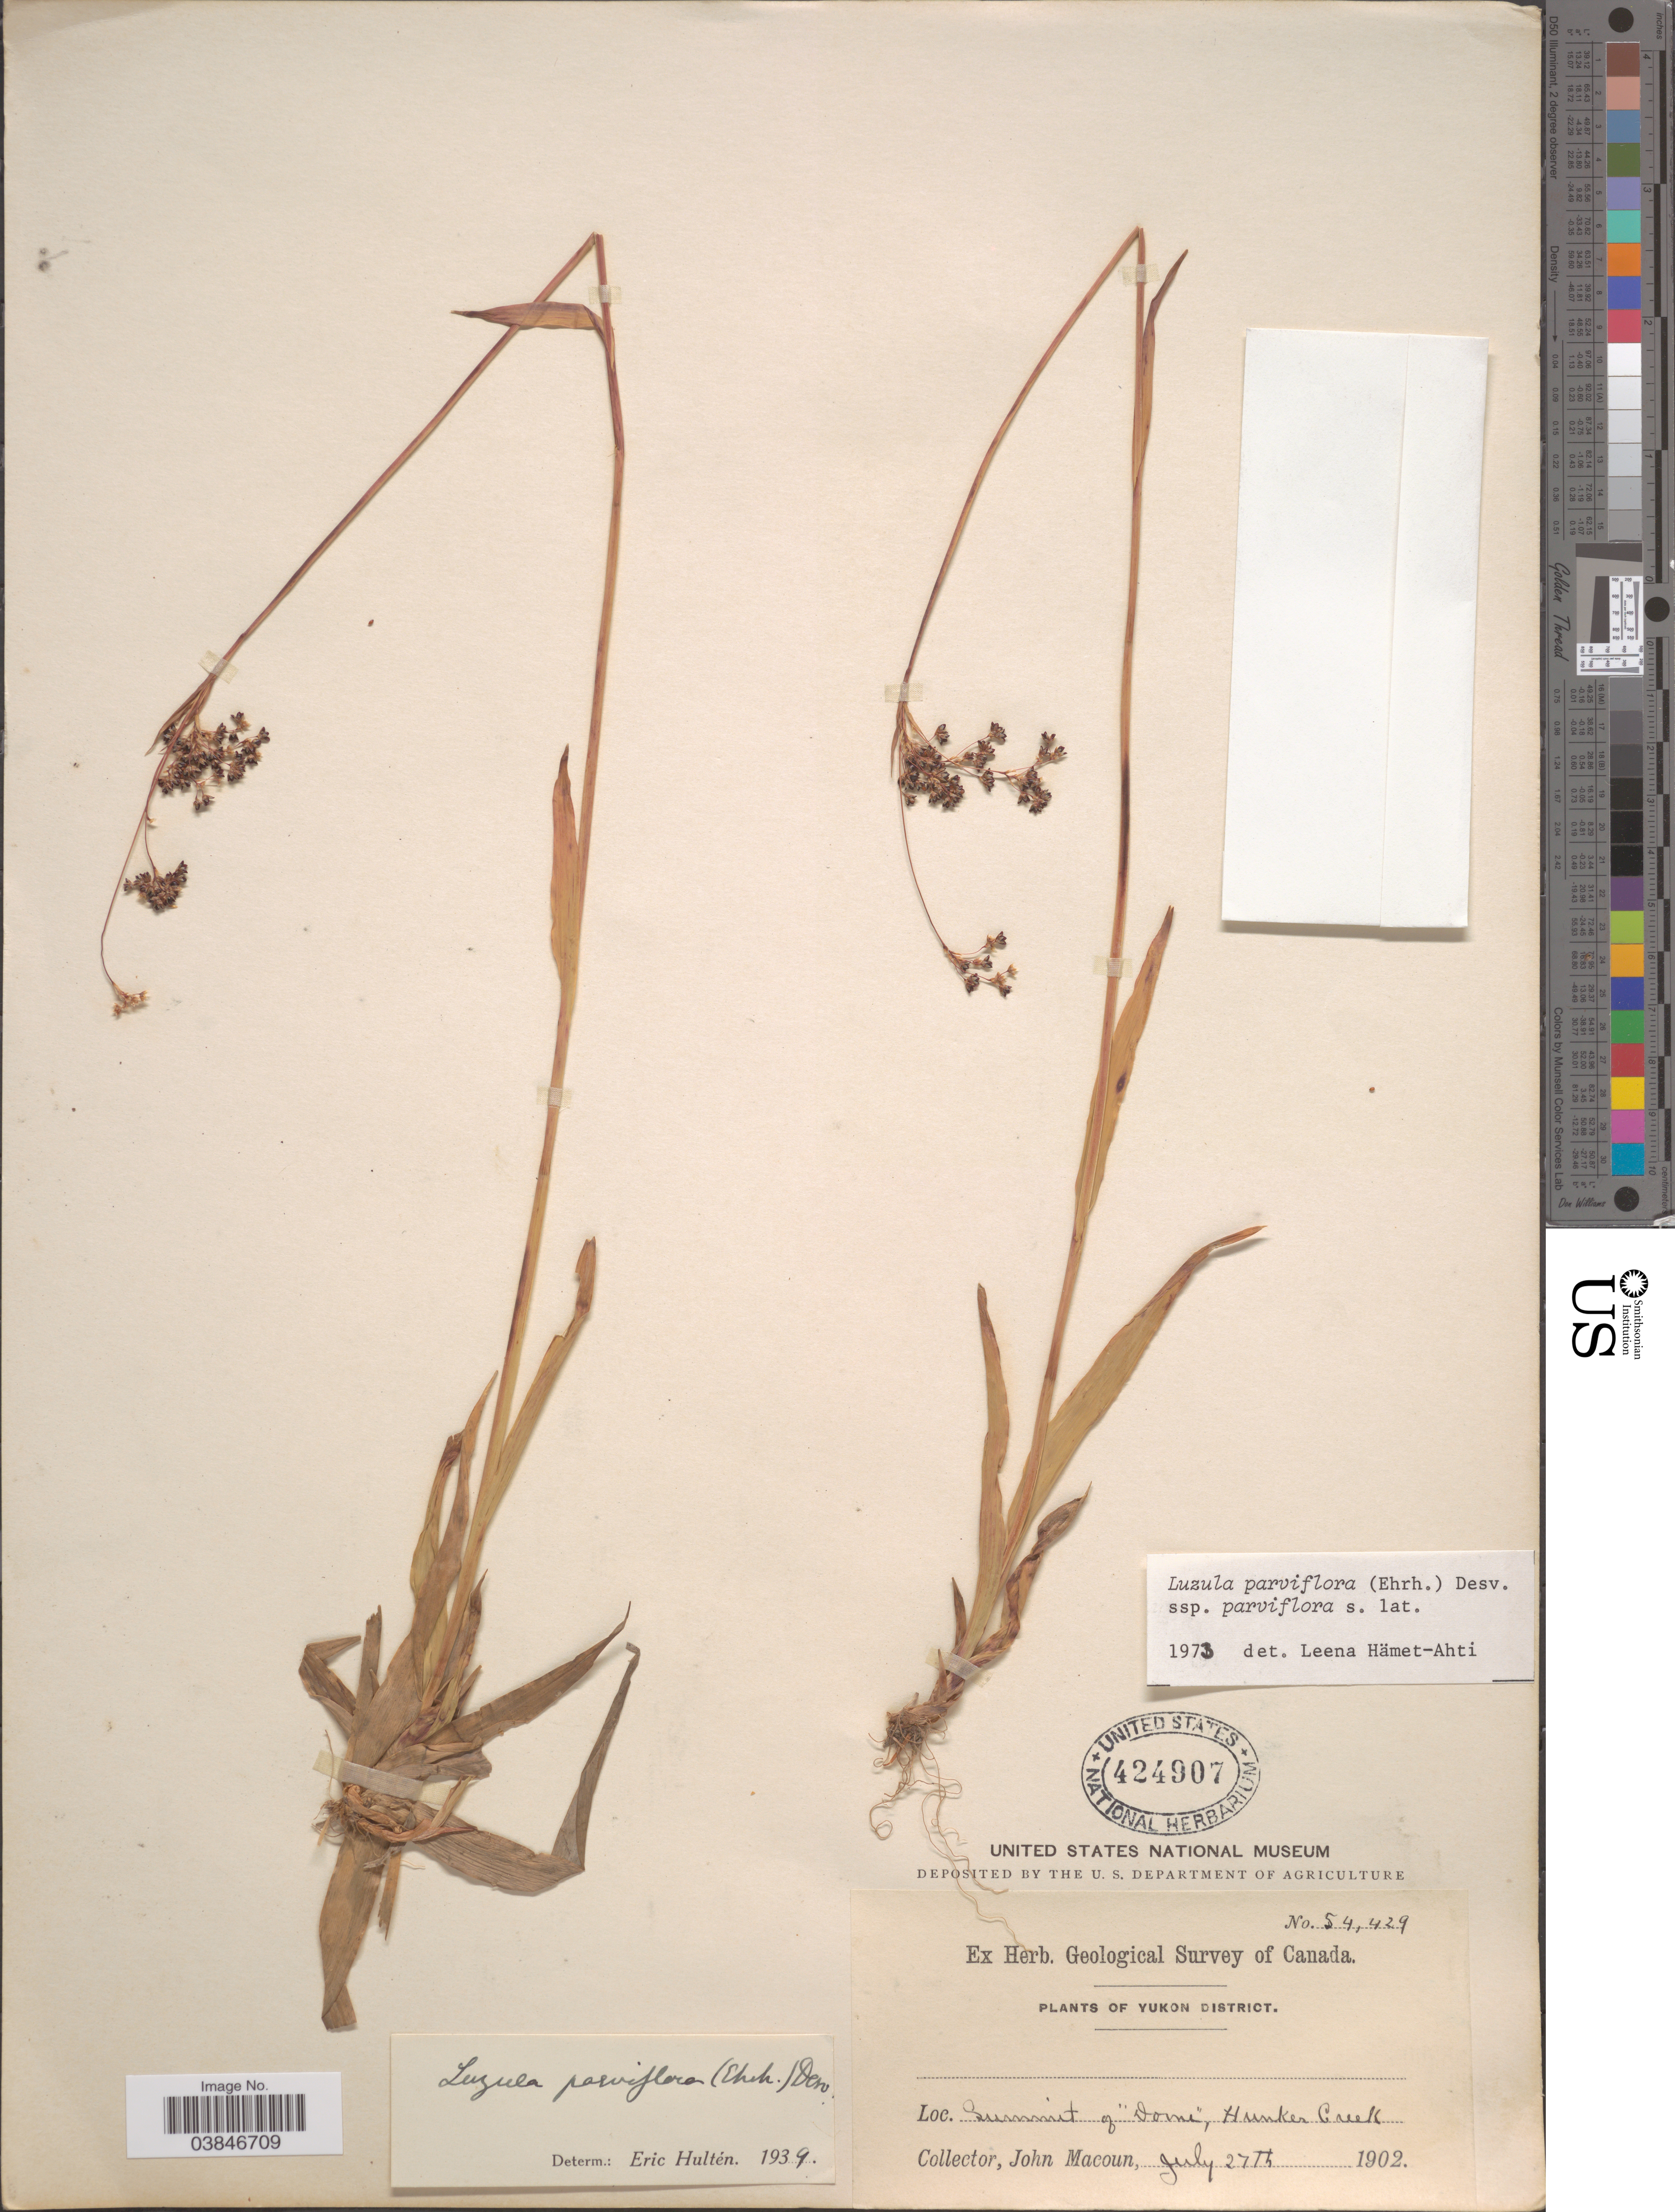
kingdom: Plantae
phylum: Tracheophyta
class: Liliopsida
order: Poales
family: Juncaceae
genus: Luzula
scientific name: Luzula parviflora subsp. parviflora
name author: (Ehrh.) Desv.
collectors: J. Macoun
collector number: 54429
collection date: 1902-07-27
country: Canada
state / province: Yukon Territory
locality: Yukon District. Summit of "Dome", Hunker Creek.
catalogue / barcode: US 424907